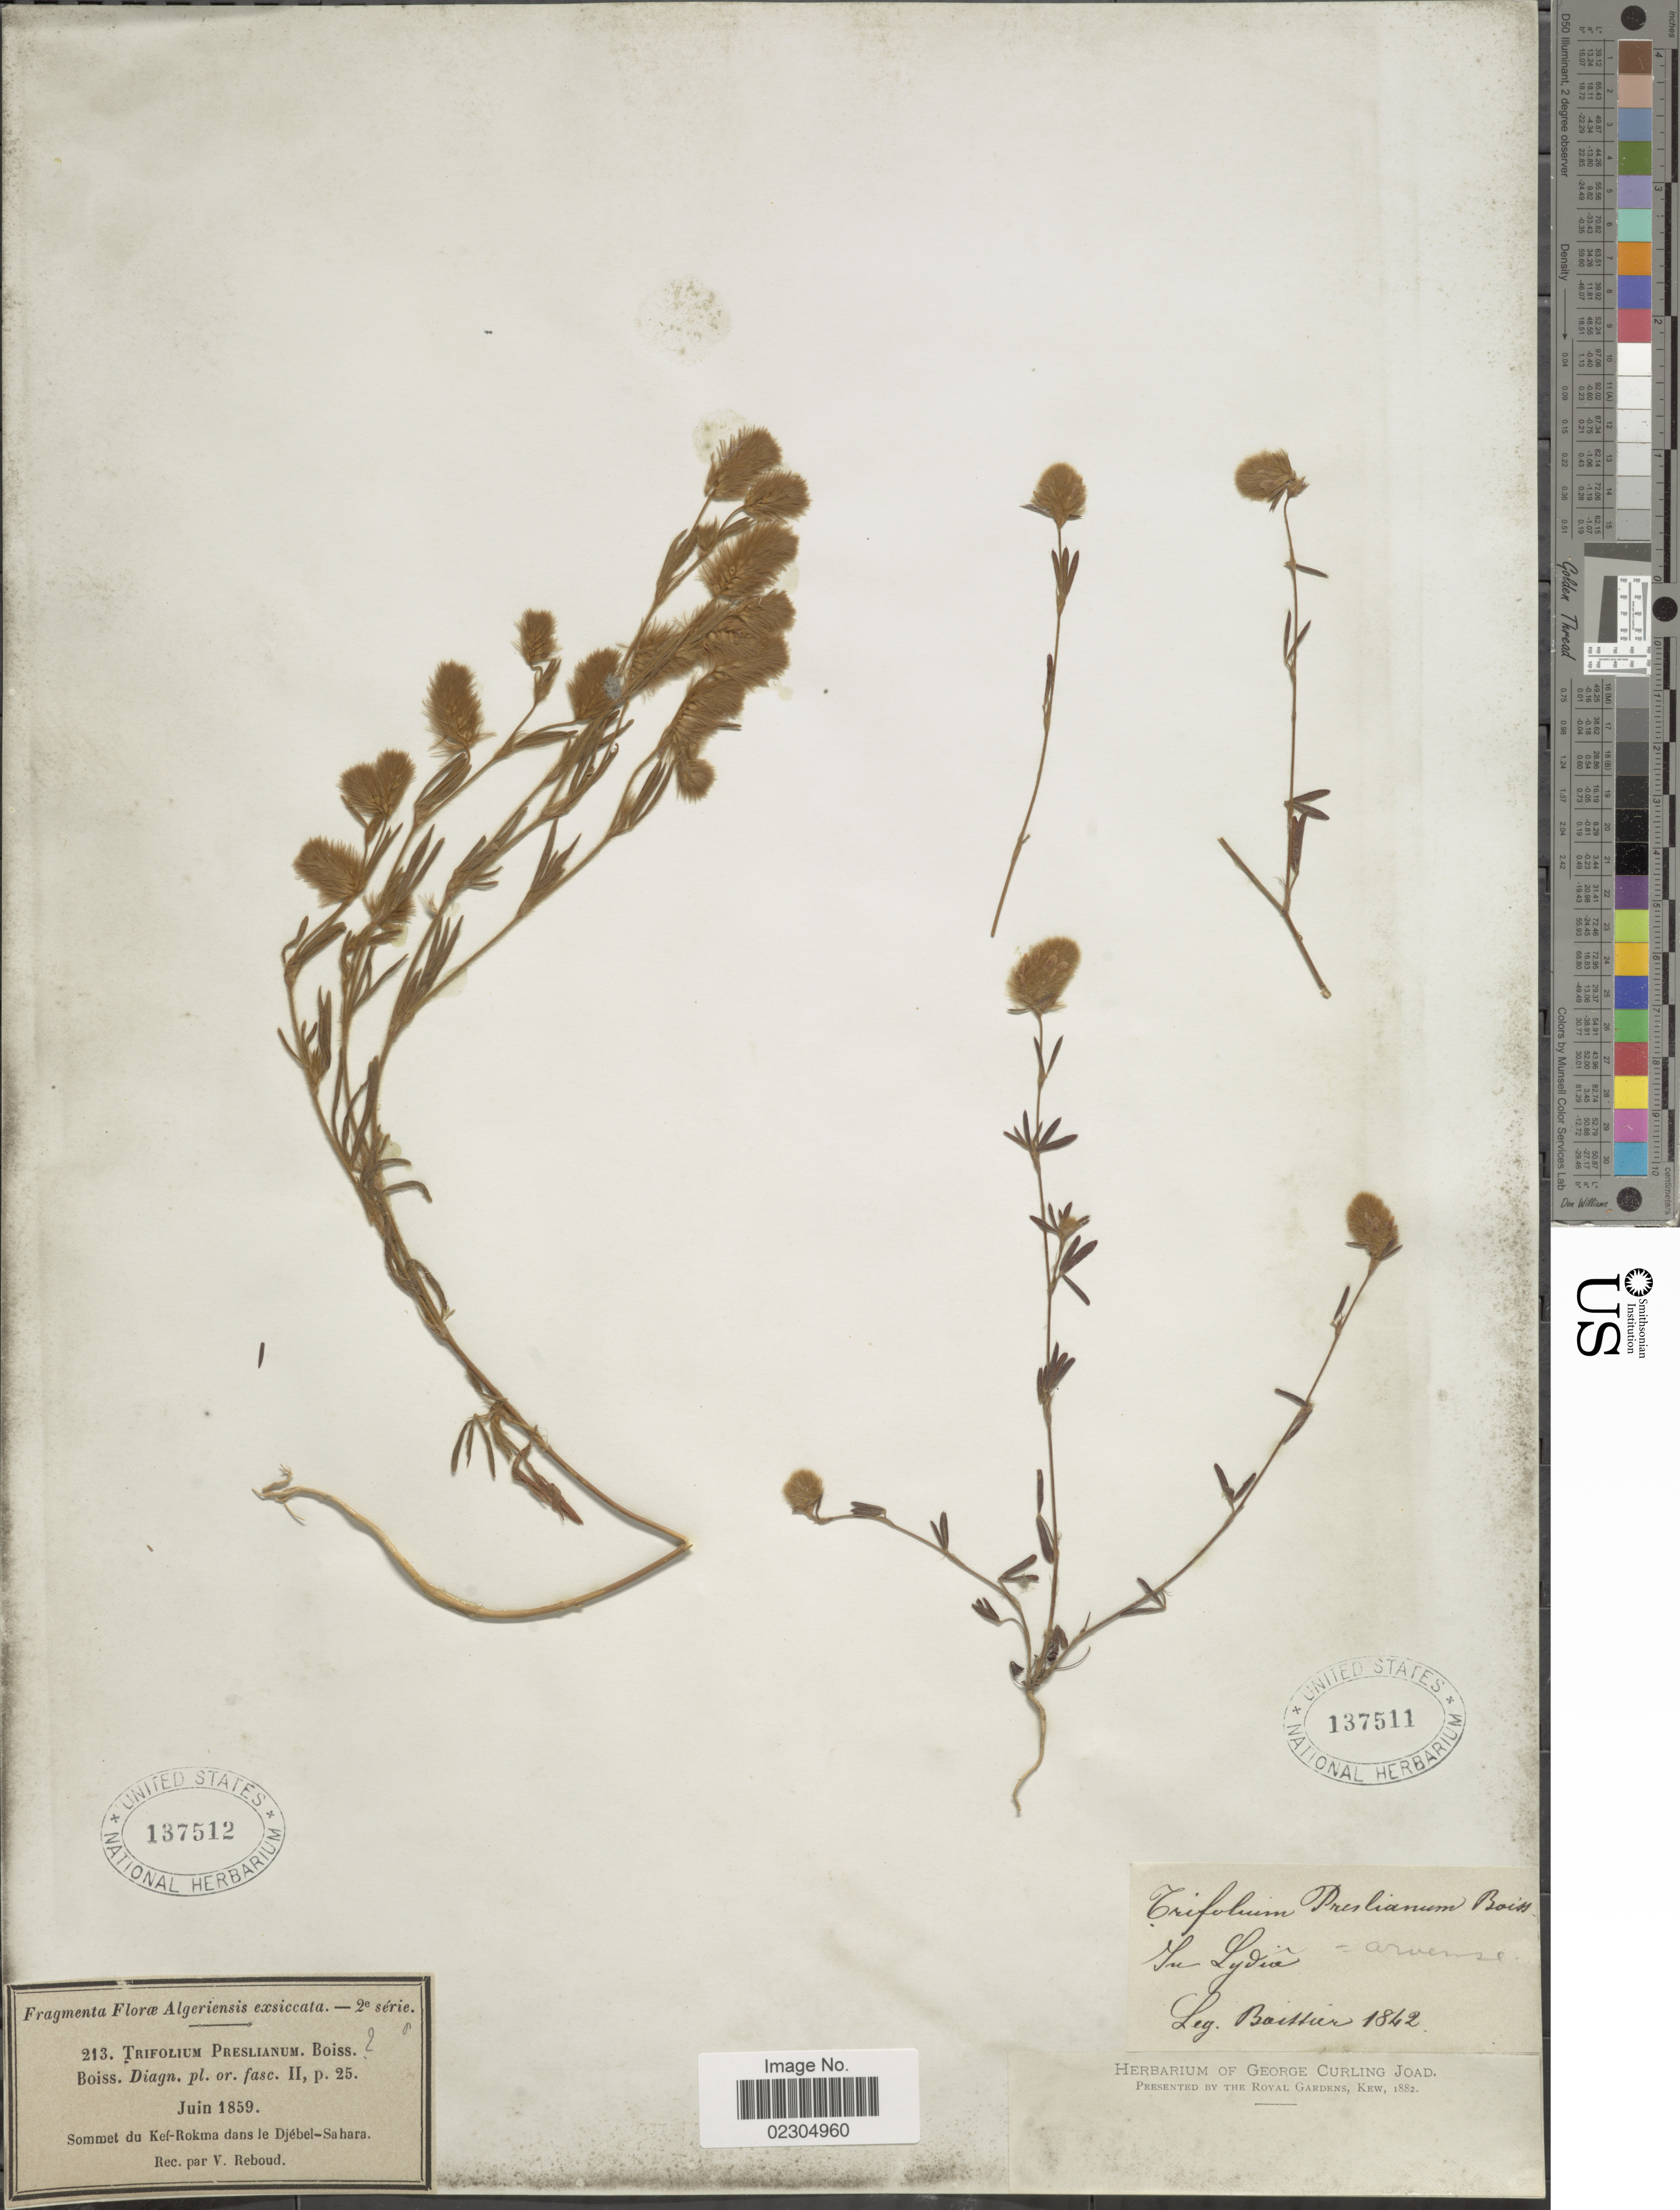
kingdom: Plantae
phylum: Tracheophyta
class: Magnoliopsida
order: Fabales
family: Fabaceae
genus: Trifolium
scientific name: Trifolium arvense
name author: L.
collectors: -- Boissier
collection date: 1842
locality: In Lyvia [interpreted]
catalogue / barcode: US 137511-2